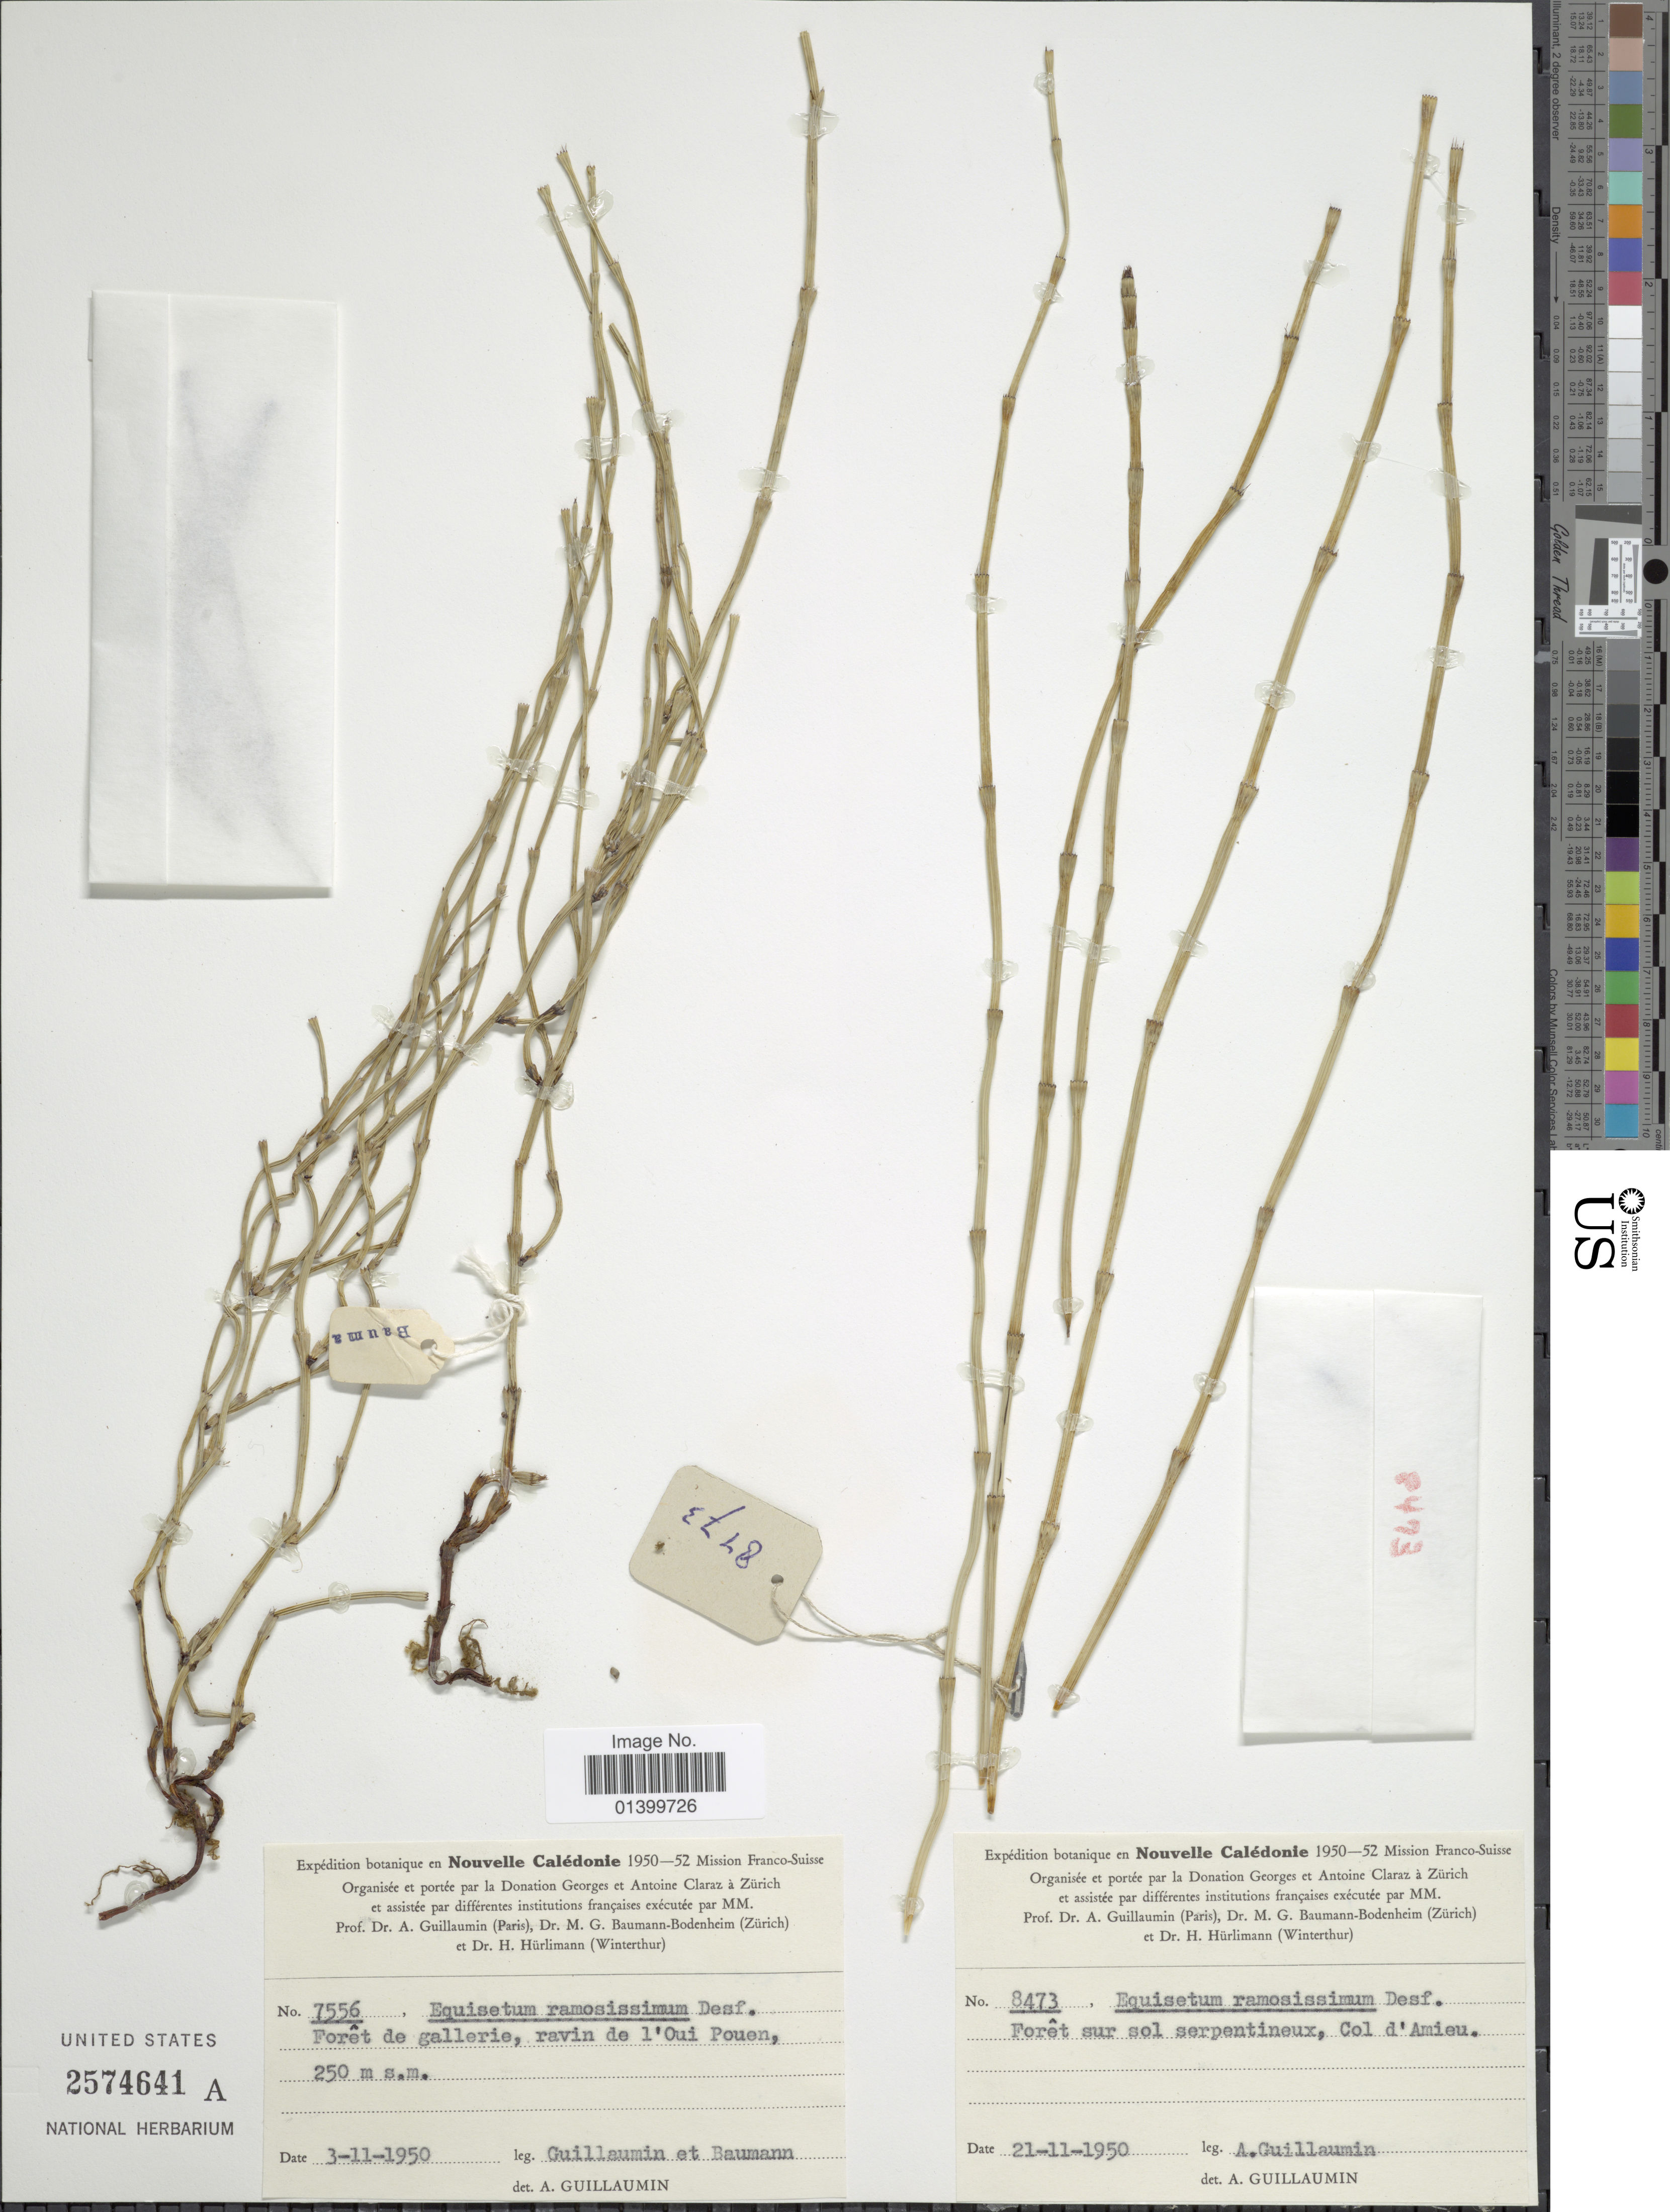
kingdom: Plantae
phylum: Tracheophyta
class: Polypodiopsida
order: Equisetales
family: Equisetaceae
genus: Equisetum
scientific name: Equisetum ramosissimum subsp. debile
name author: (Roxb. ex Vaucher) Hauke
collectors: A. Guillaumin, M. G. Baumann-Bodenheim & H. Hürlimann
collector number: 8473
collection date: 1950-11-21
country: New Caledonia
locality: Nouvelle Calédonie. Forêt sur sol serpentineux, Col d'Amieu